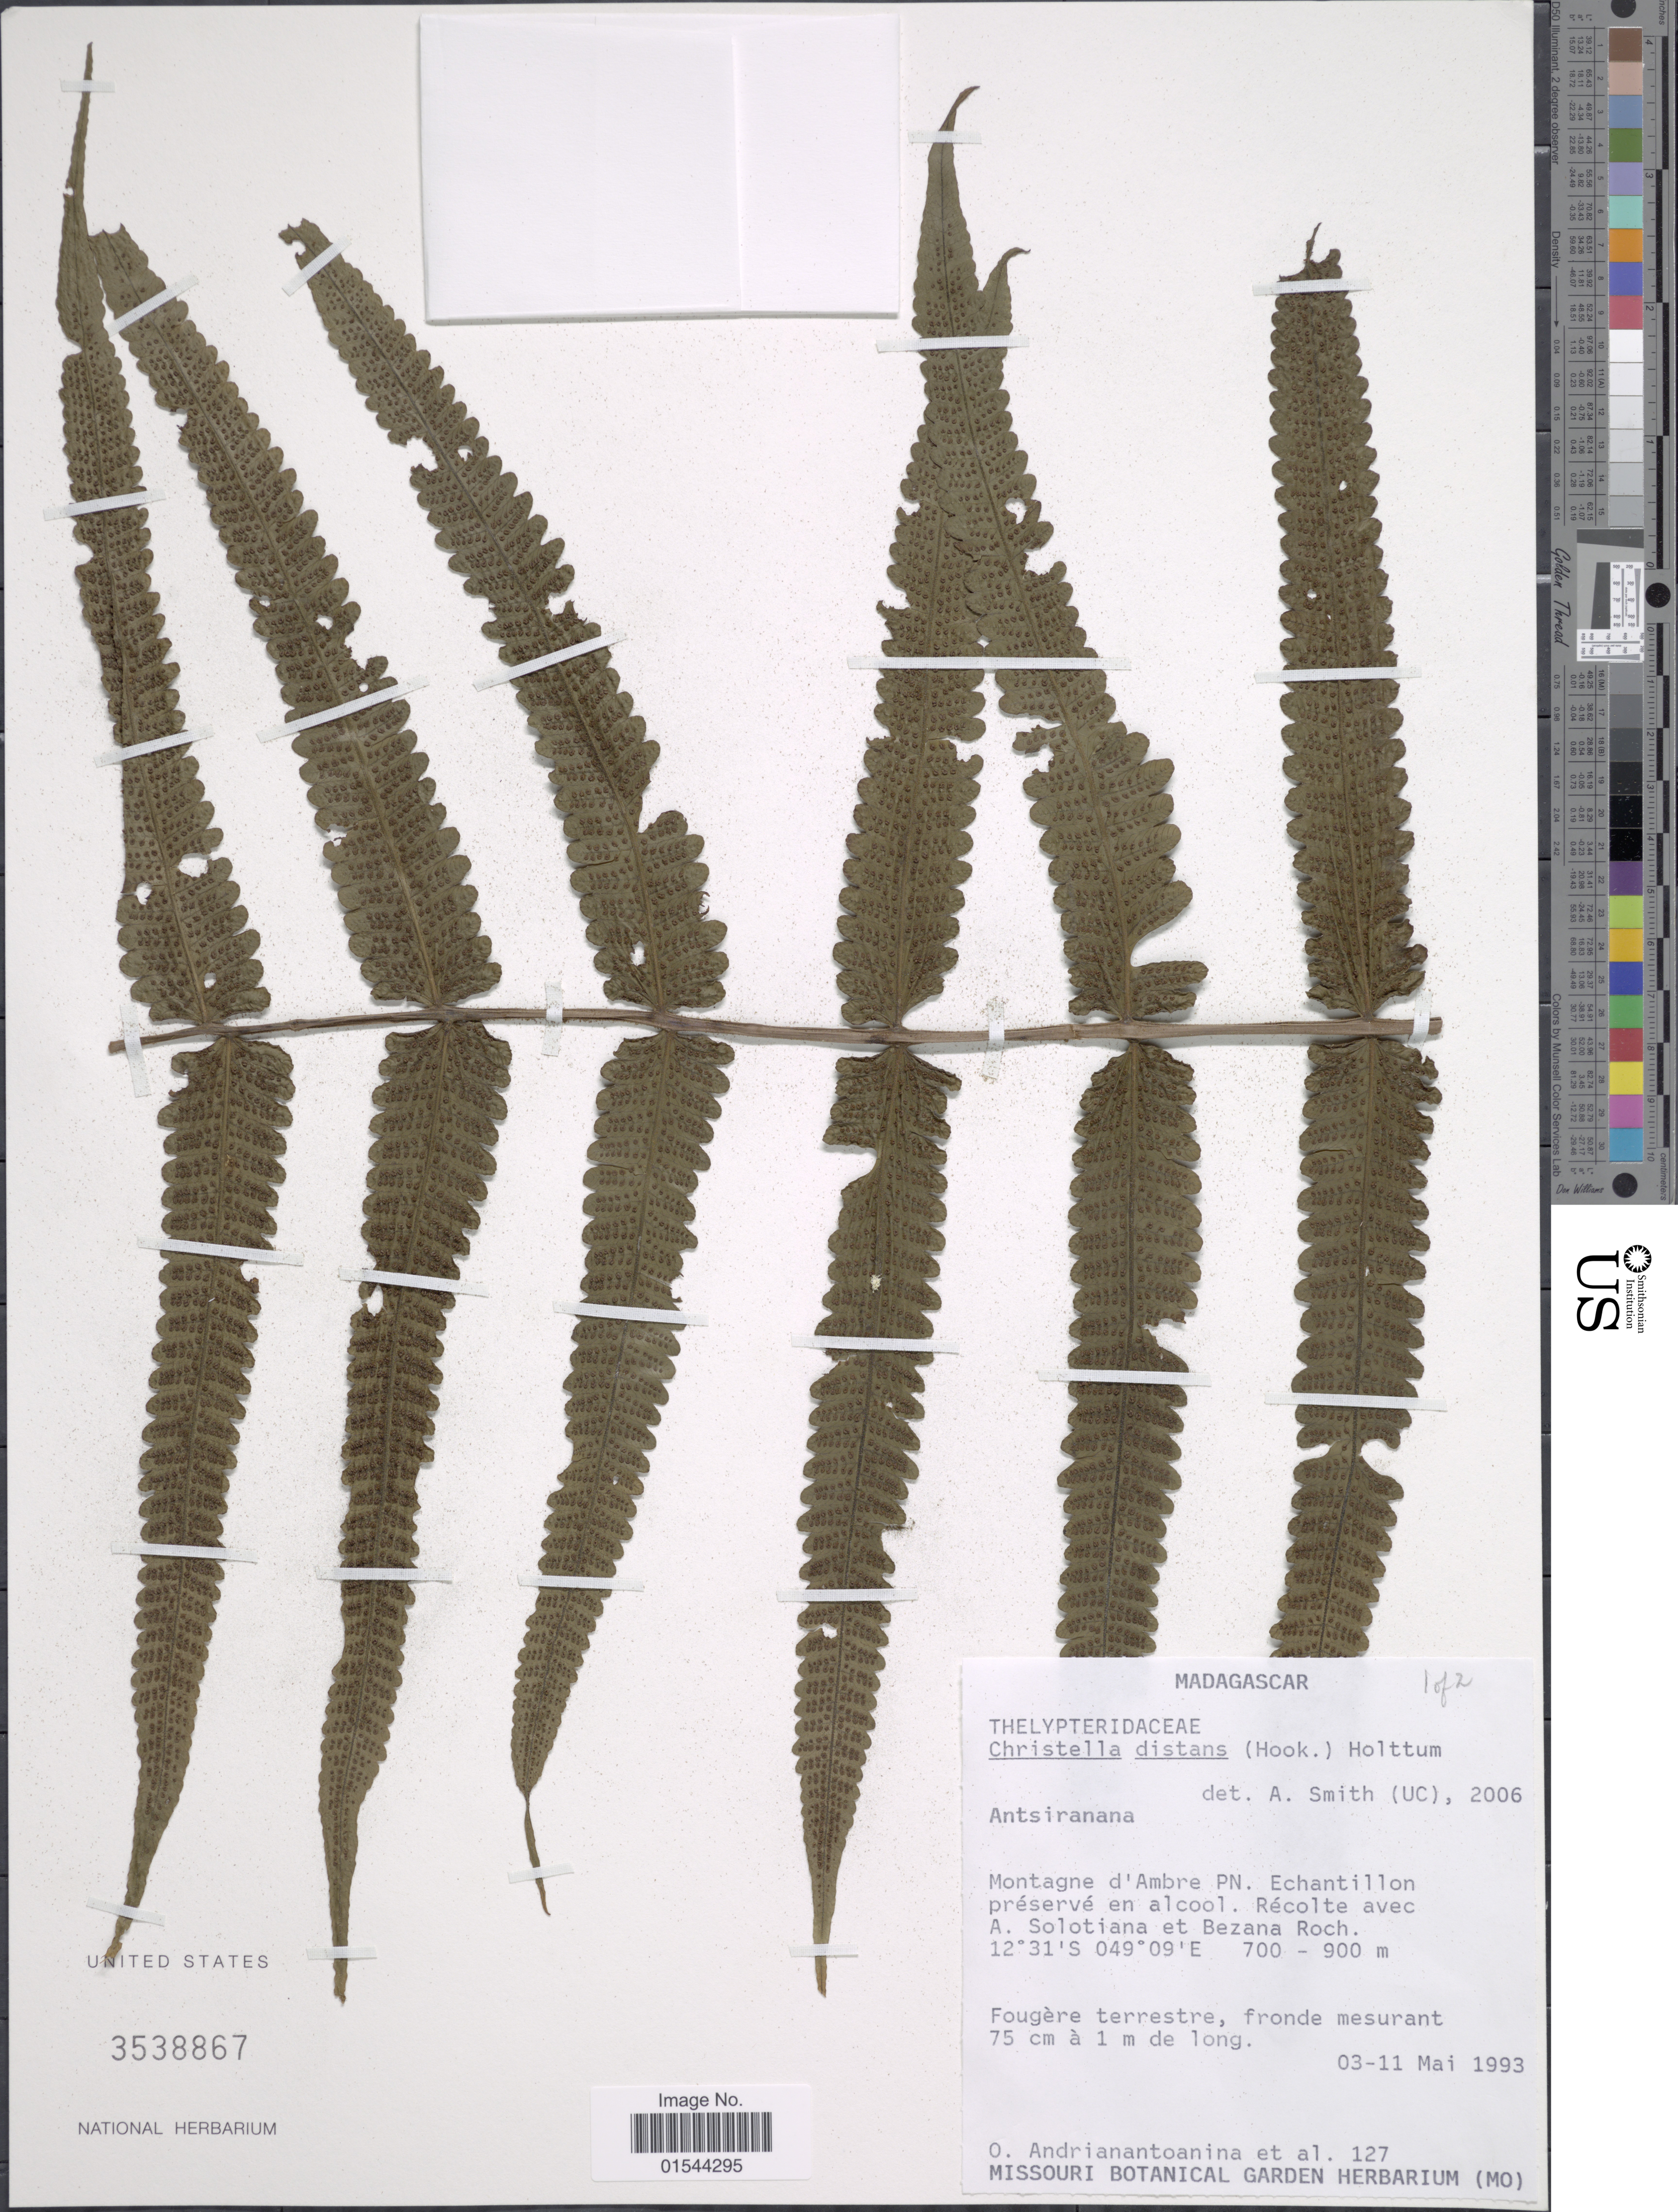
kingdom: Plantae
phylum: Tracheophyta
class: Polypodiopsida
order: Polypodiales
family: Thelypteridaceae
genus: Christella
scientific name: Christella distans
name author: (Hook.) Holttum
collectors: O. Andrianantoanina & et al.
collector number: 127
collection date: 1993-05-03/1993-05-11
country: Madagascar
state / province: Diana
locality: Montagne d'Ambre PN. Enchantillon préservé en alcool.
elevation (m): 700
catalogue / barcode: US 3538867